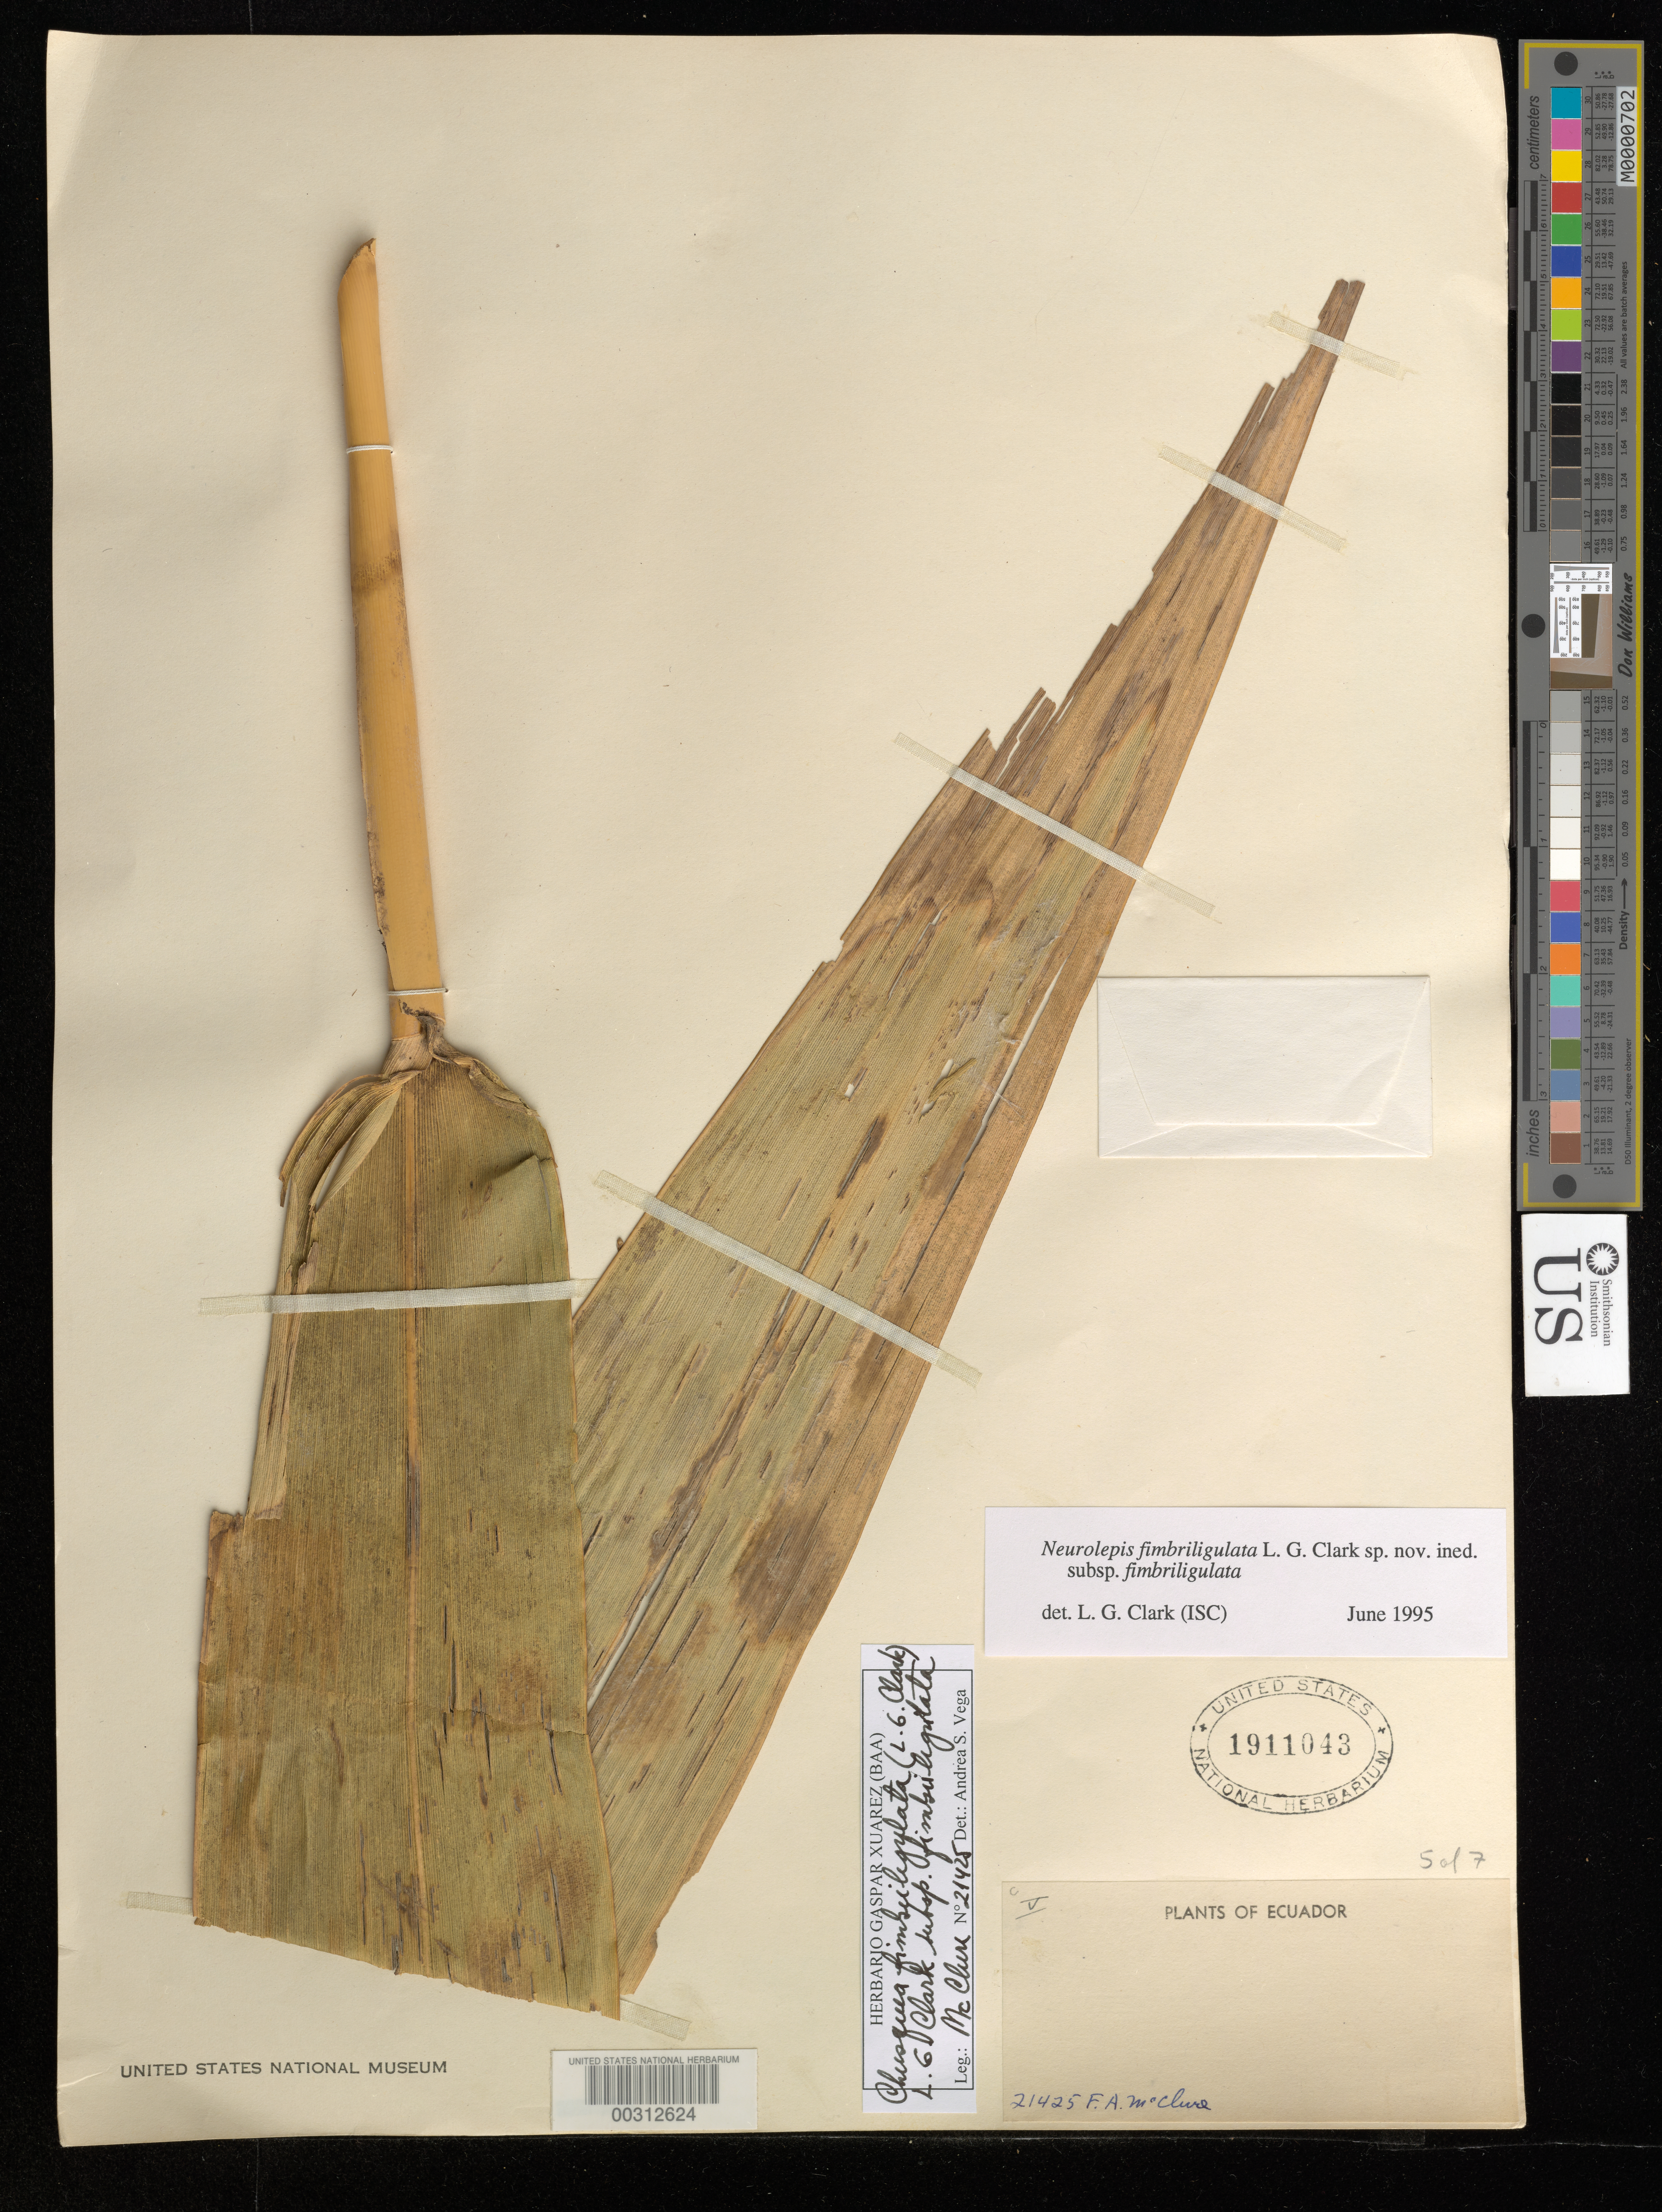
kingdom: Plantae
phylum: Tracheophyta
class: Liliopsida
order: Poales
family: Poaceae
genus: Chusquea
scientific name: Chusquea fimbriligulata subsp. fimbriligulata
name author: (L.G. Clark) L.G. Clark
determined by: Vega, A. S.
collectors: F. A. McClure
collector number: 21425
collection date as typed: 15 Oct 1945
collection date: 1945-10-15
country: Ecuador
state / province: Cotopaxi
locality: Macuchi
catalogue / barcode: US 1911043